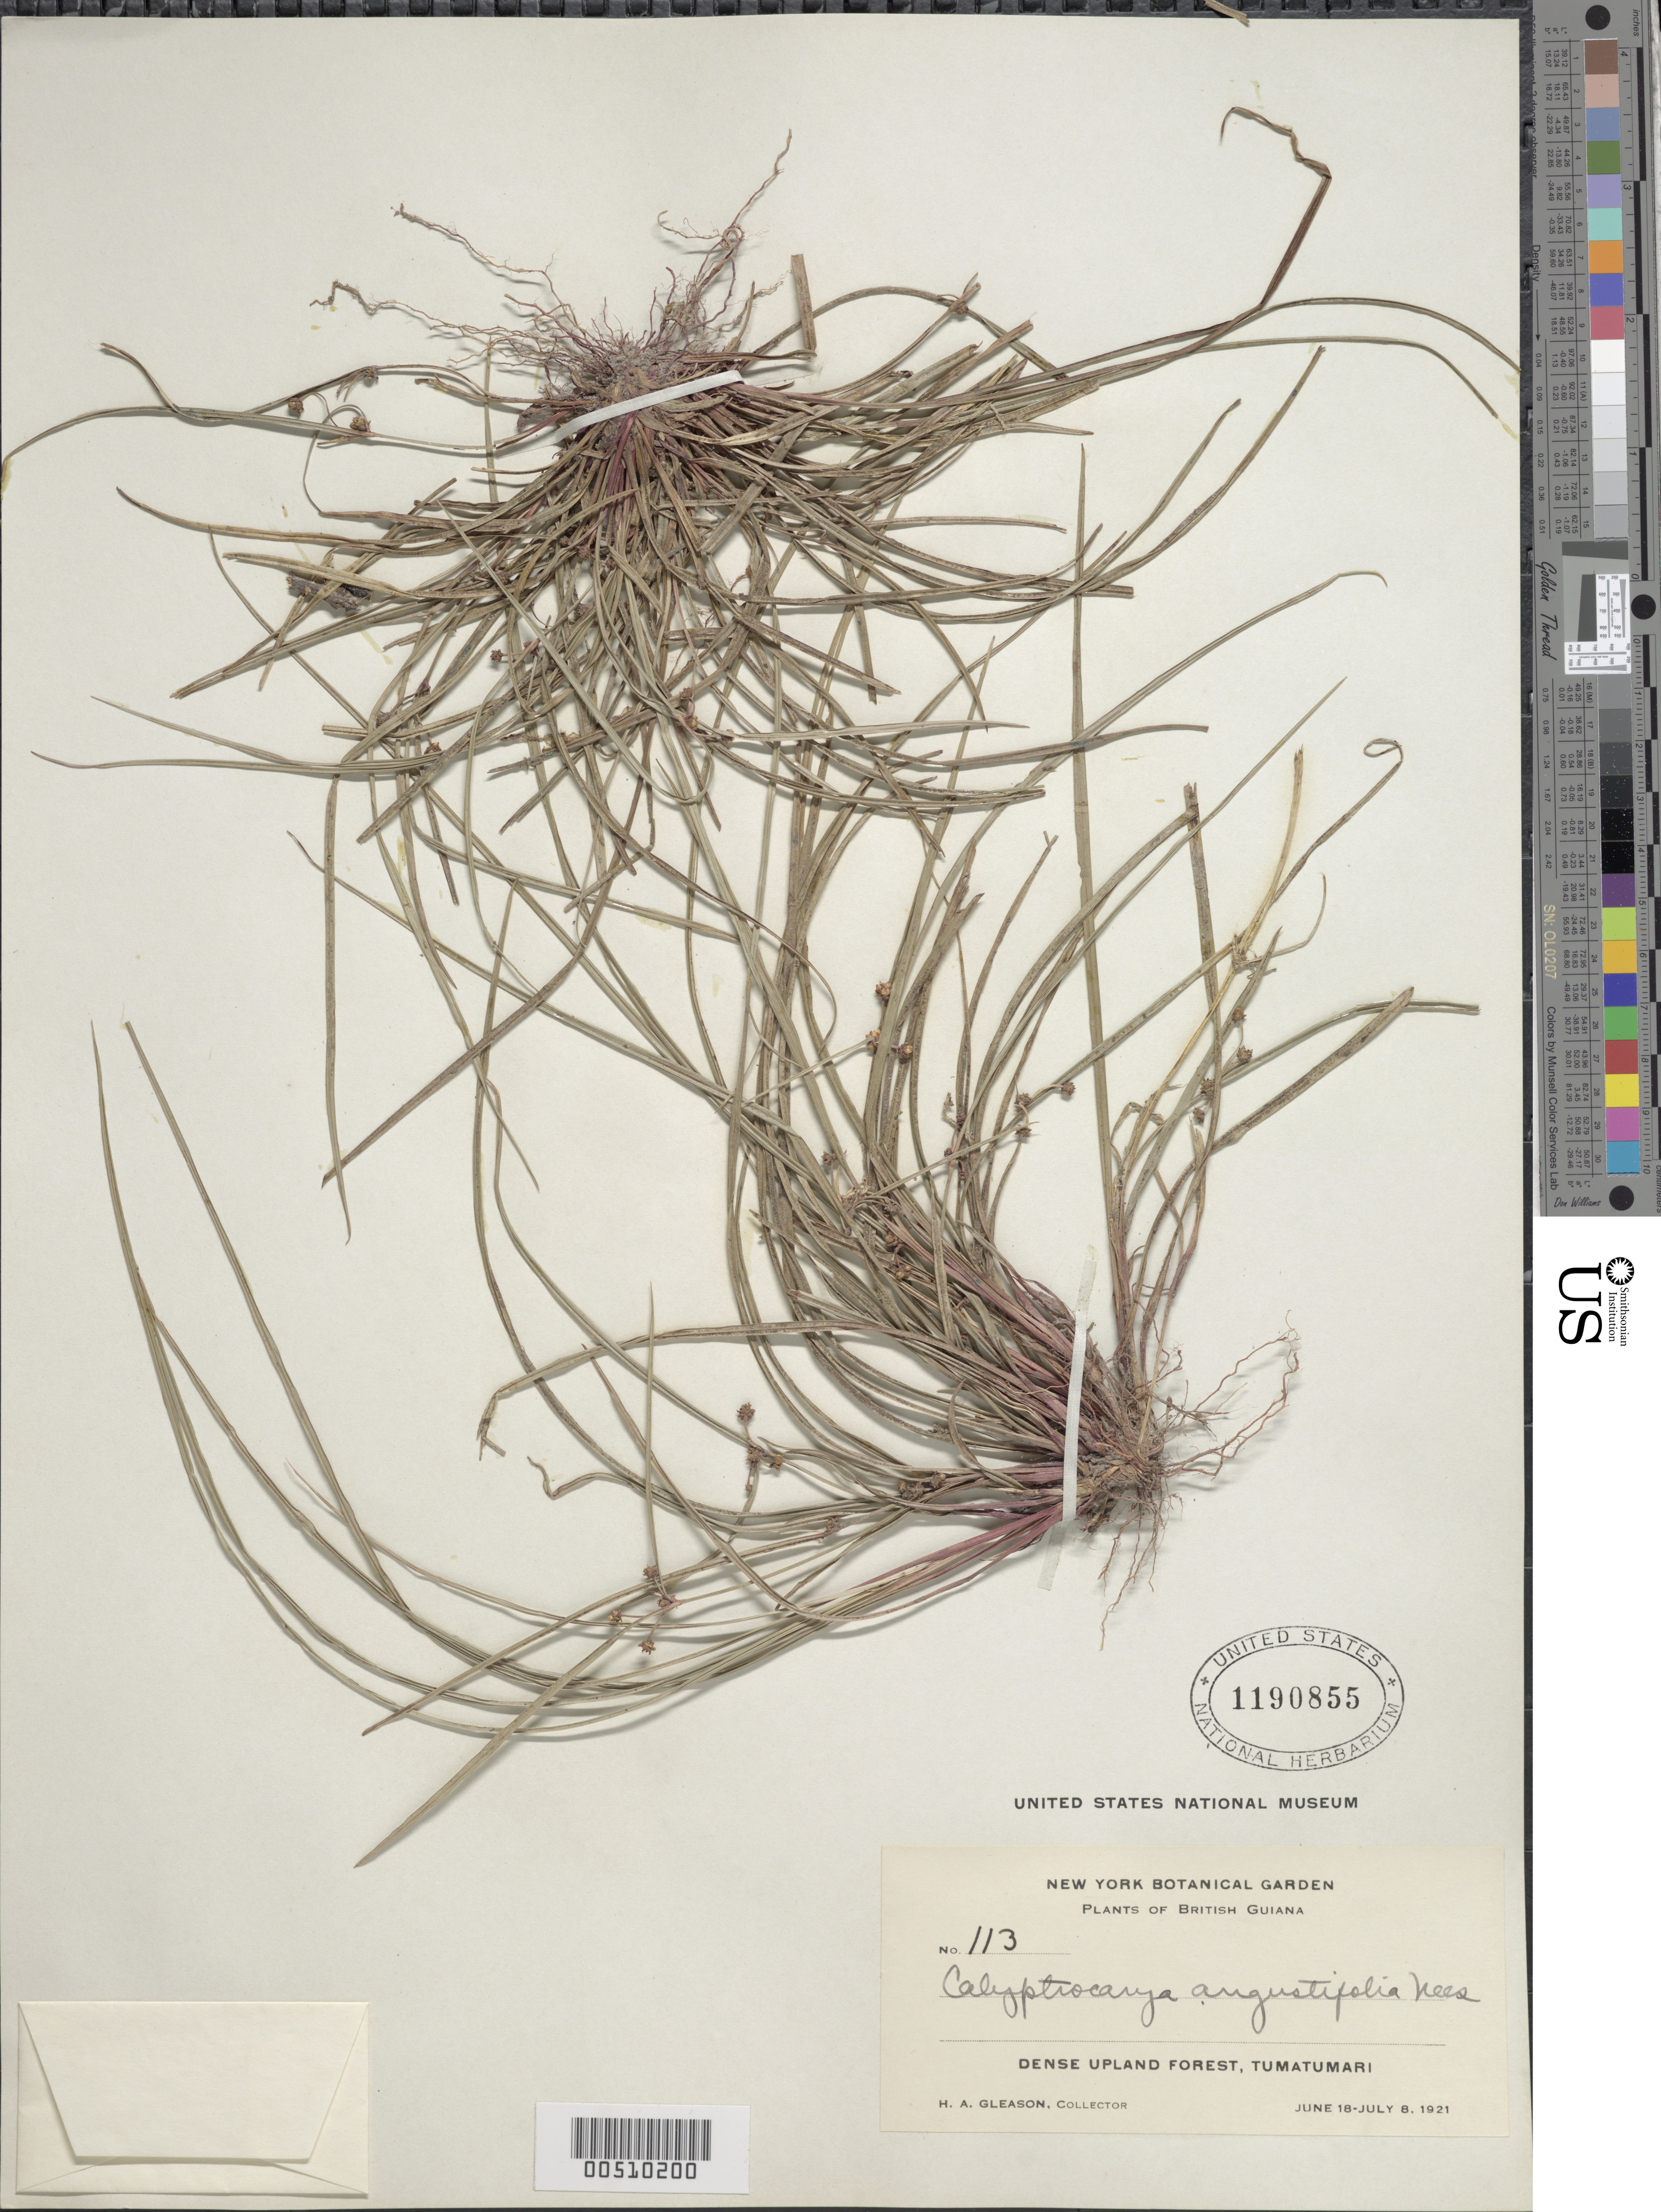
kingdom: Plantae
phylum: Tracheophyta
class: Liliopsida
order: Poales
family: Cyperaceae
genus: Calyptrocarya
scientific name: Calyptrocarya glomerulata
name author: (Brongn.) Urb.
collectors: H. A. Gleason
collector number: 113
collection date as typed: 18 Jun 1921 to 08 Jul 1921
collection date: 1921-06-18/1921-07-08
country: Guyana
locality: Tumatumari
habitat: Dense upland forest.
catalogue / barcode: US 1190855